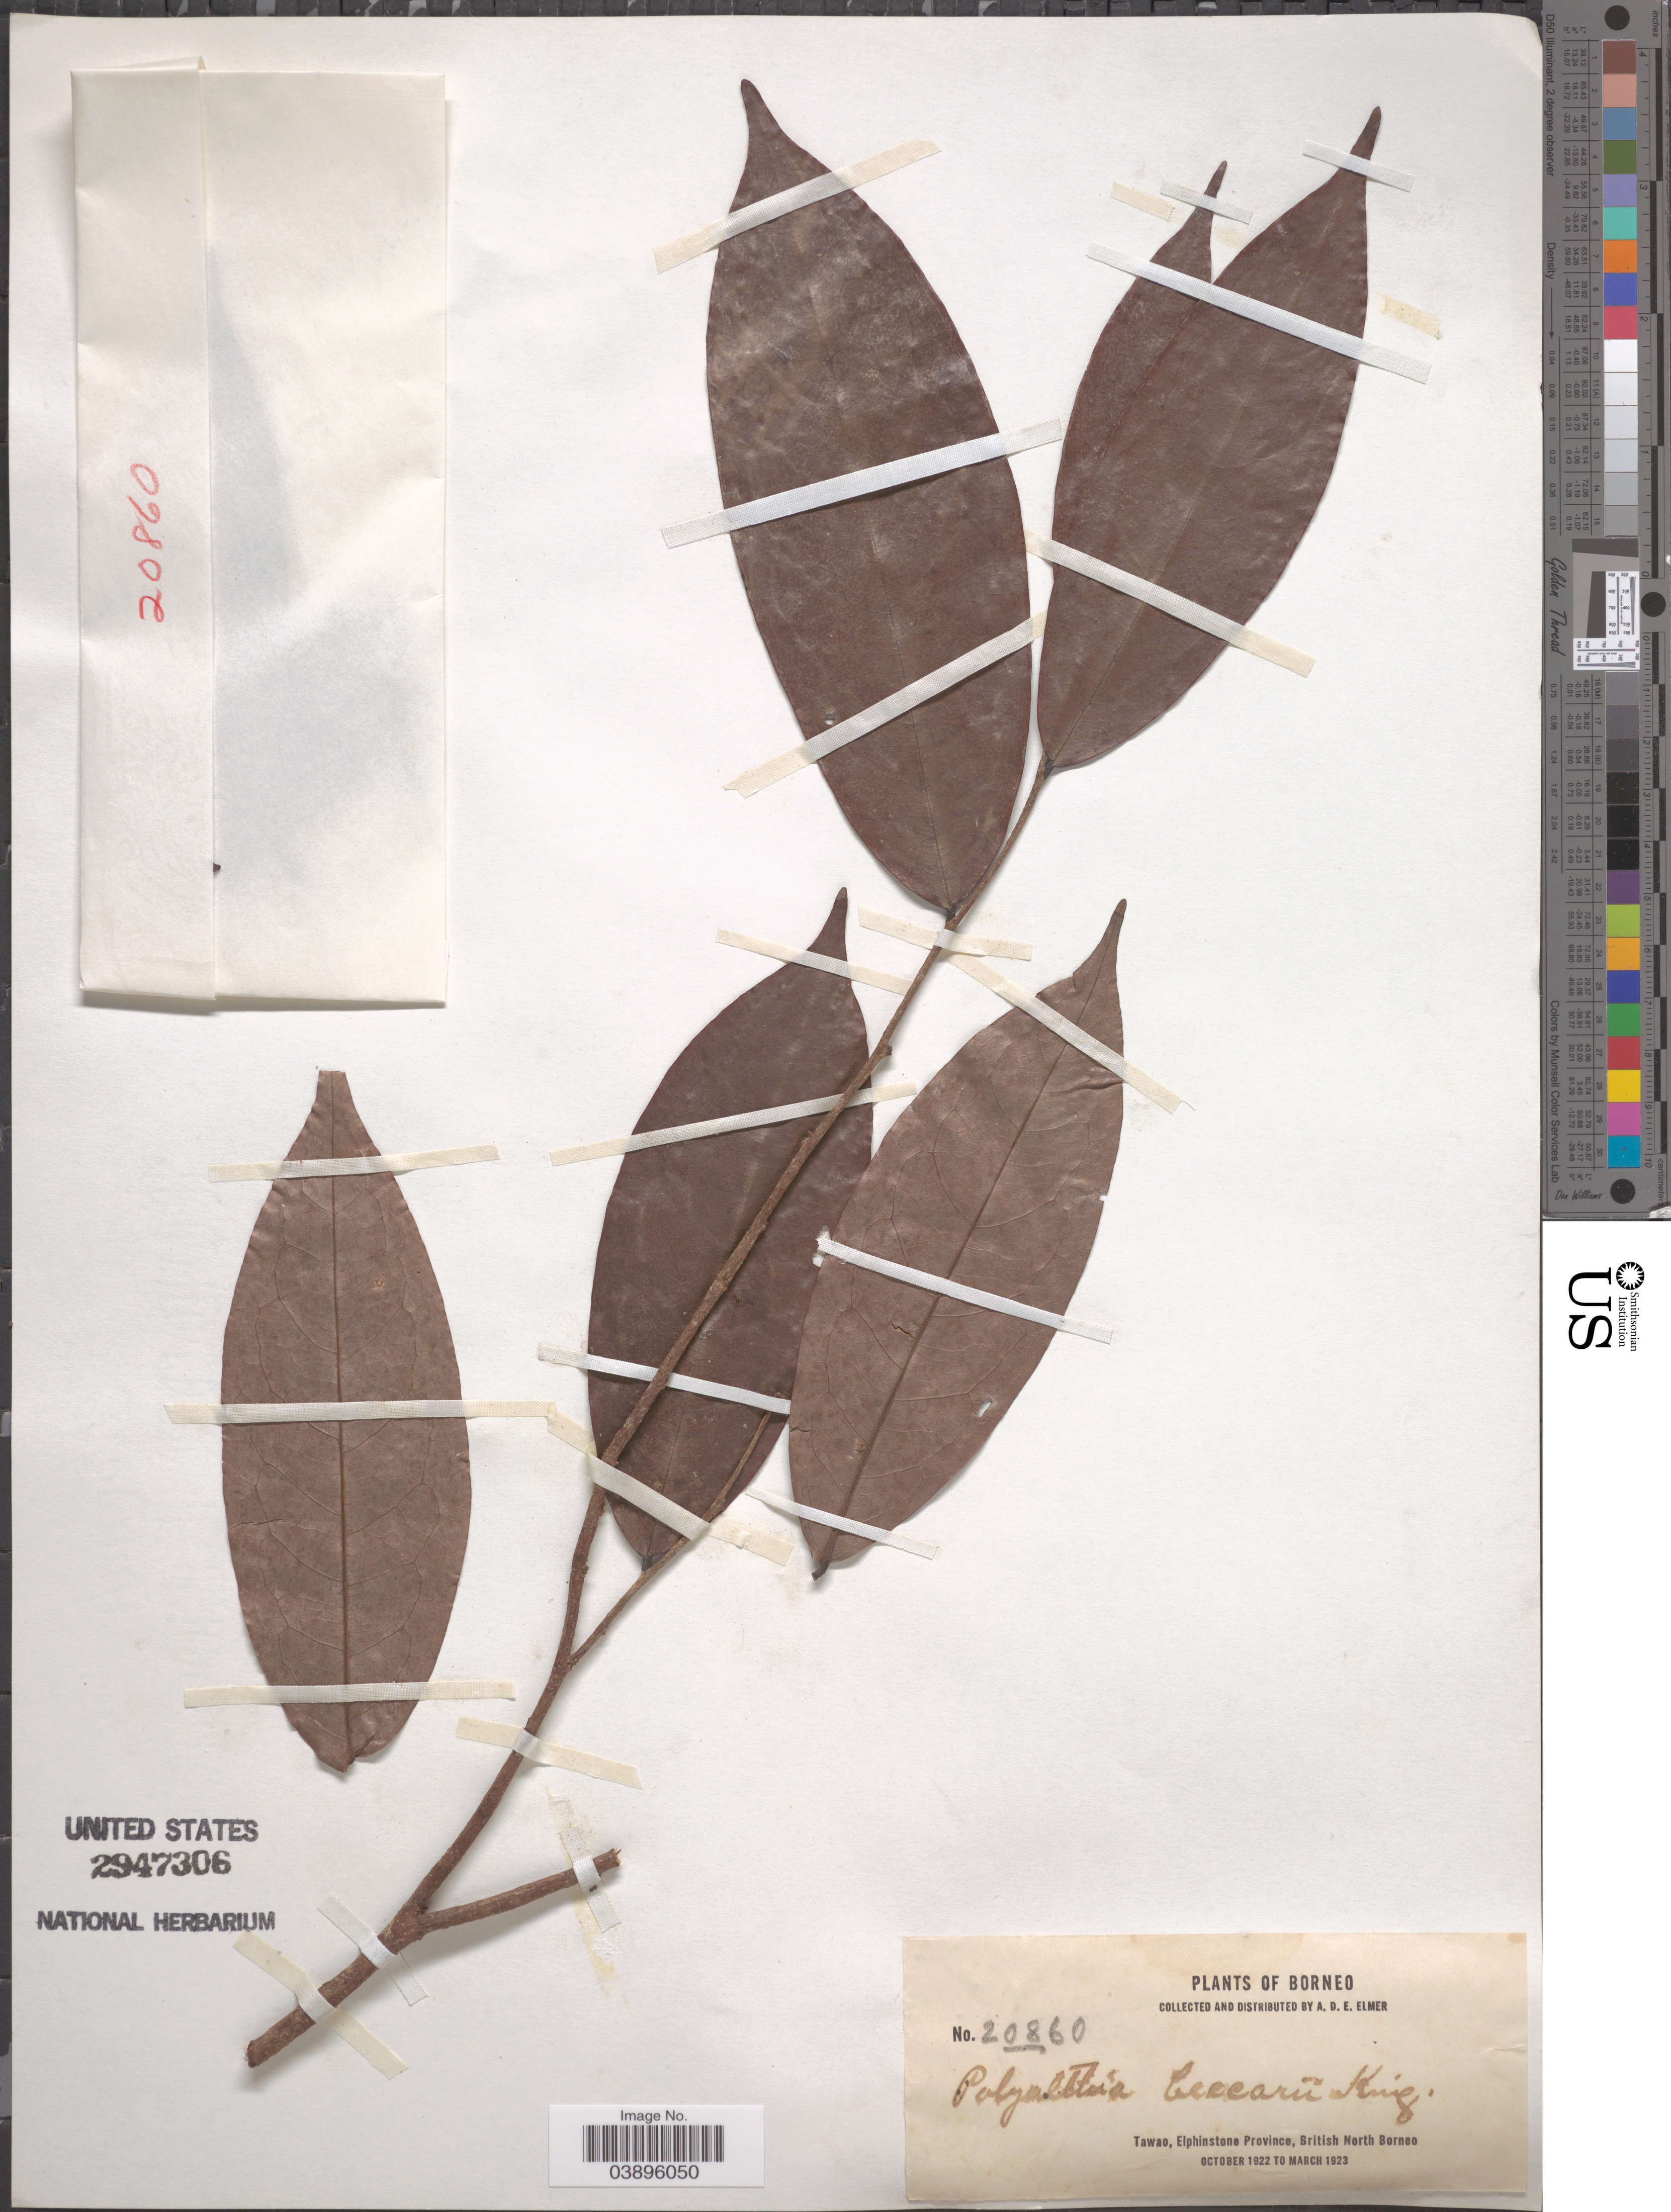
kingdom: Plantae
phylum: Tracheophyta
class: Magnoliopsida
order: Magnoliales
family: Annonaceae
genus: Polyalthia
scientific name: Polyalthia beccarii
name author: King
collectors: A. D. E. Elmer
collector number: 20860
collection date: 1922-10/1923-03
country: Malaysia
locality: Borneo. Tawao. Elphinstone Province, British North Borneo.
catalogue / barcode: US 2947306